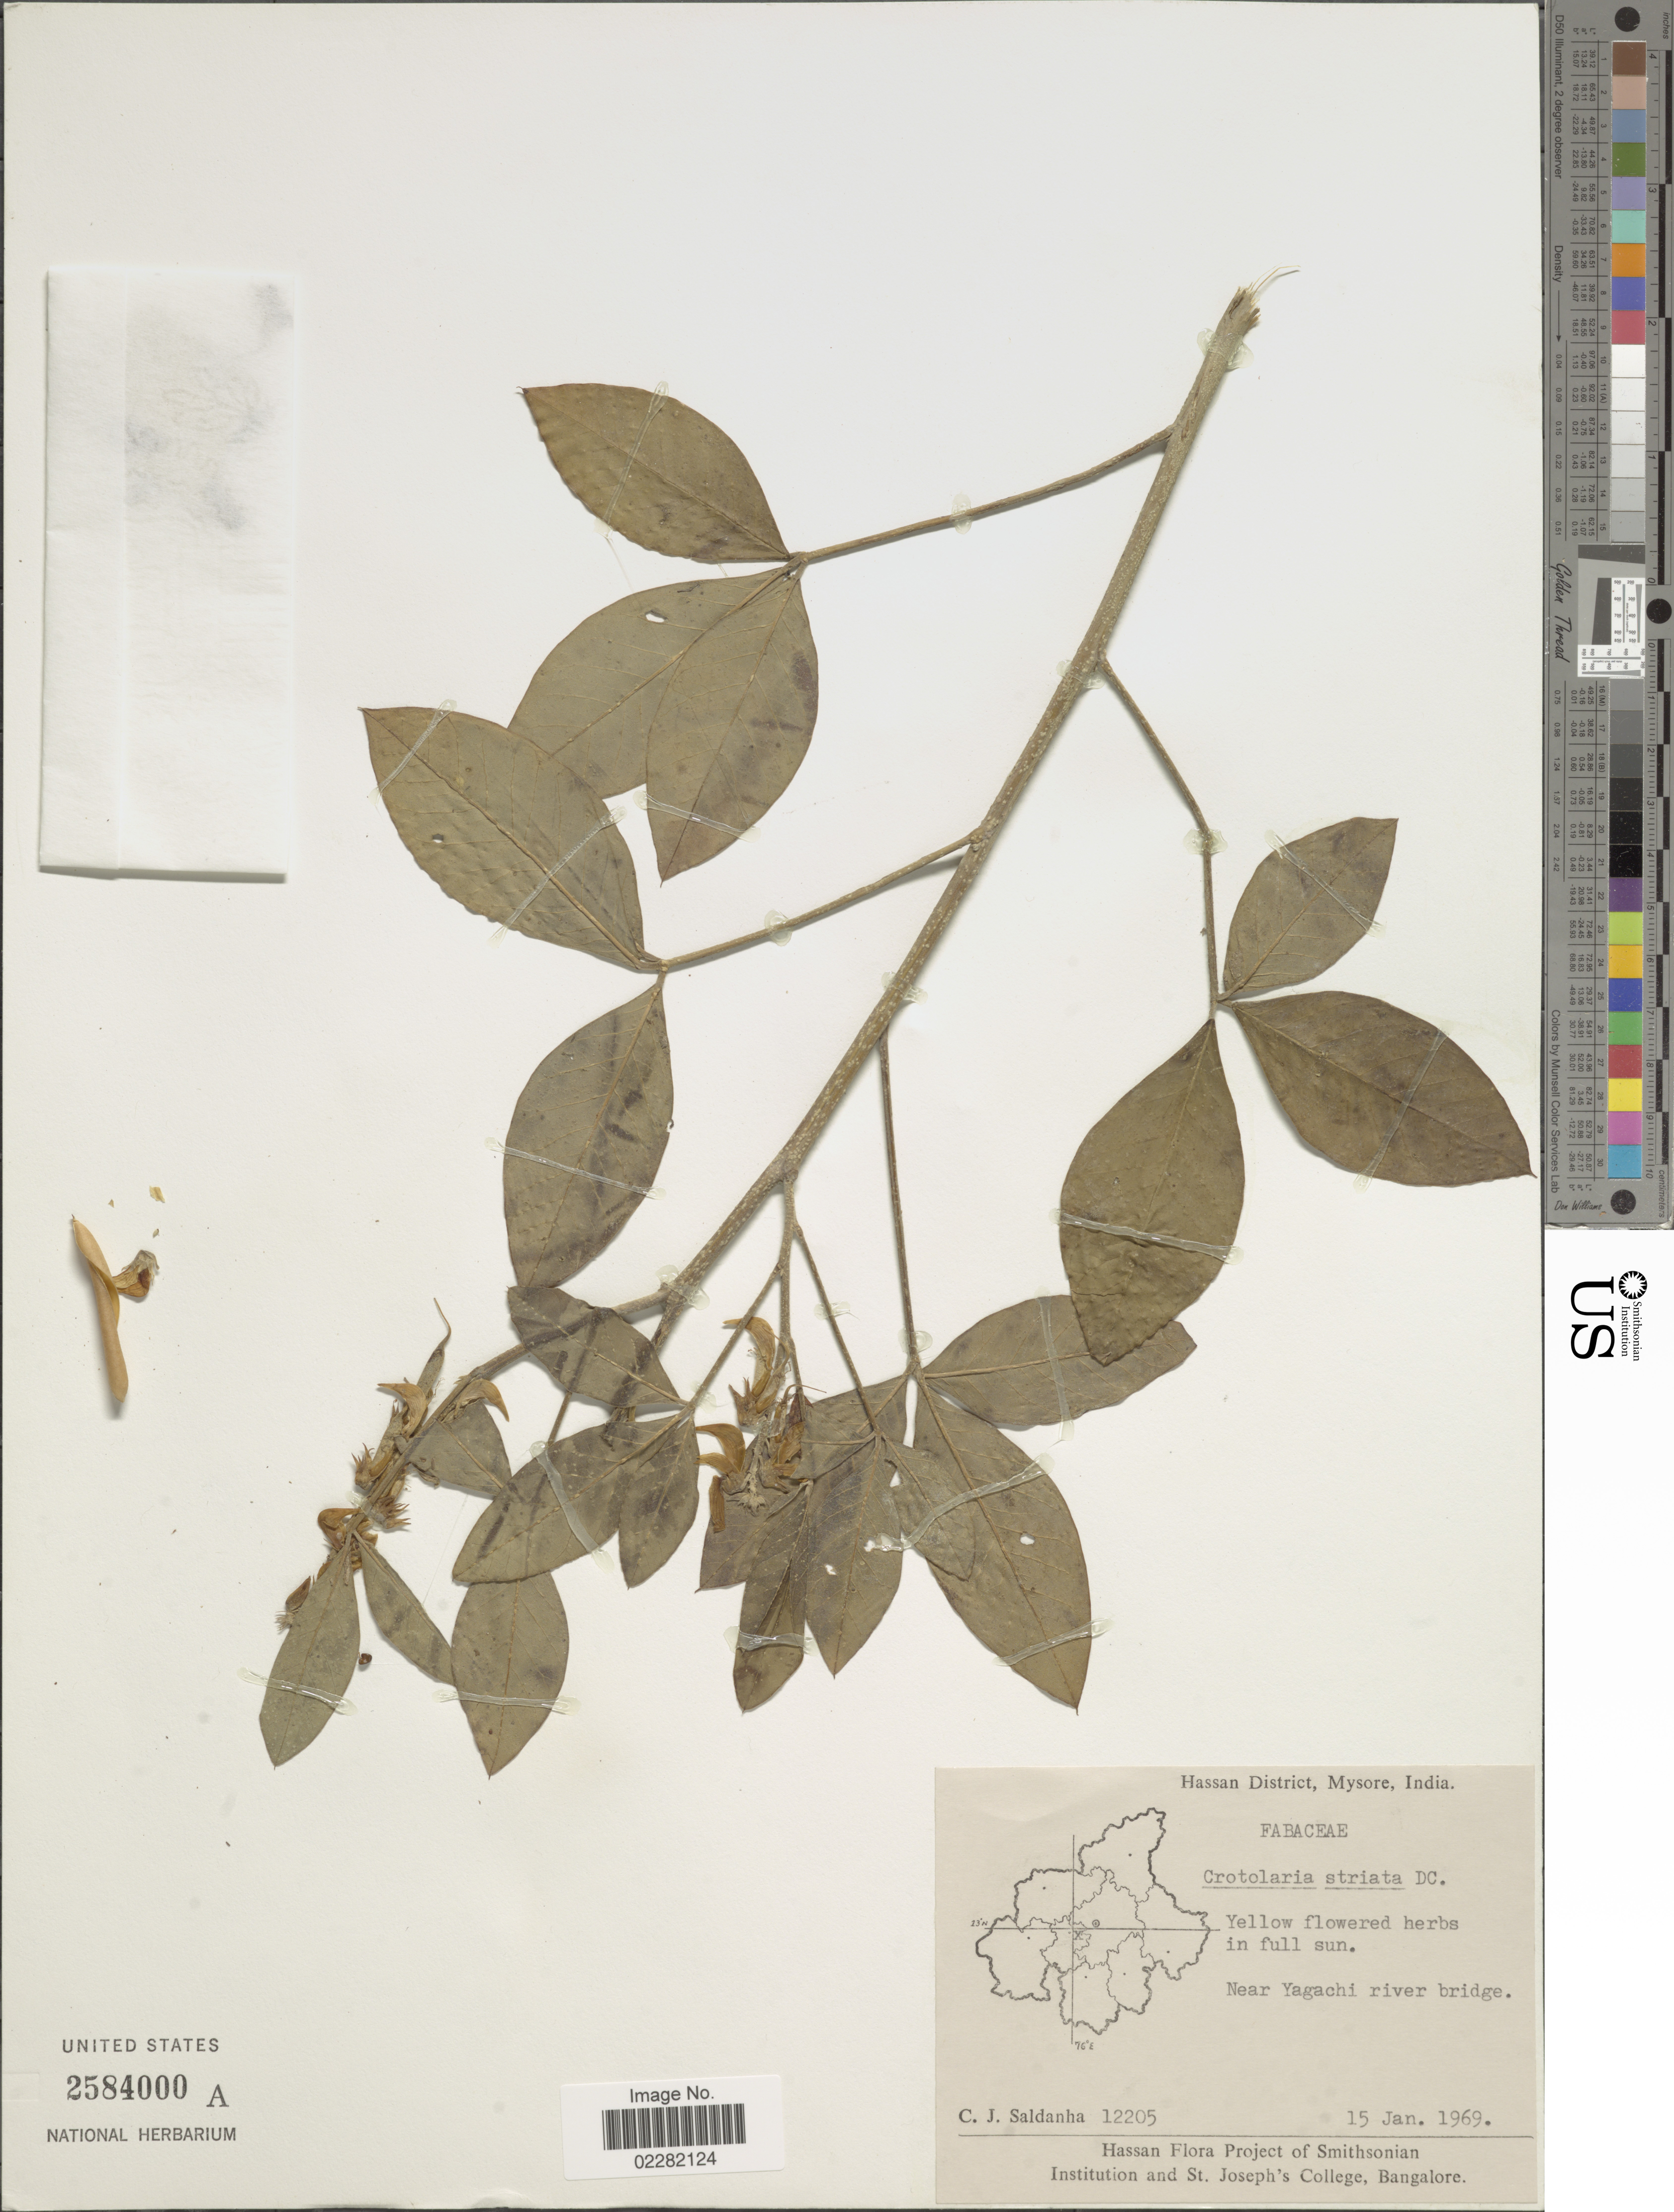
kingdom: Plantae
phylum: Tracheophyta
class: Magnoliopsida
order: Fabales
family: Fabaceae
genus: Crotalaria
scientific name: Crotalaria pallida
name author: Aiton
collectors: C. J. Saldanha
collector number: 12205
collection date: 1969-01-15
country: India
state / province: Karnataka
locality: Hassan District, Mysore, Near Yagachi river bridge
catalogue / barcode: US 2584000A